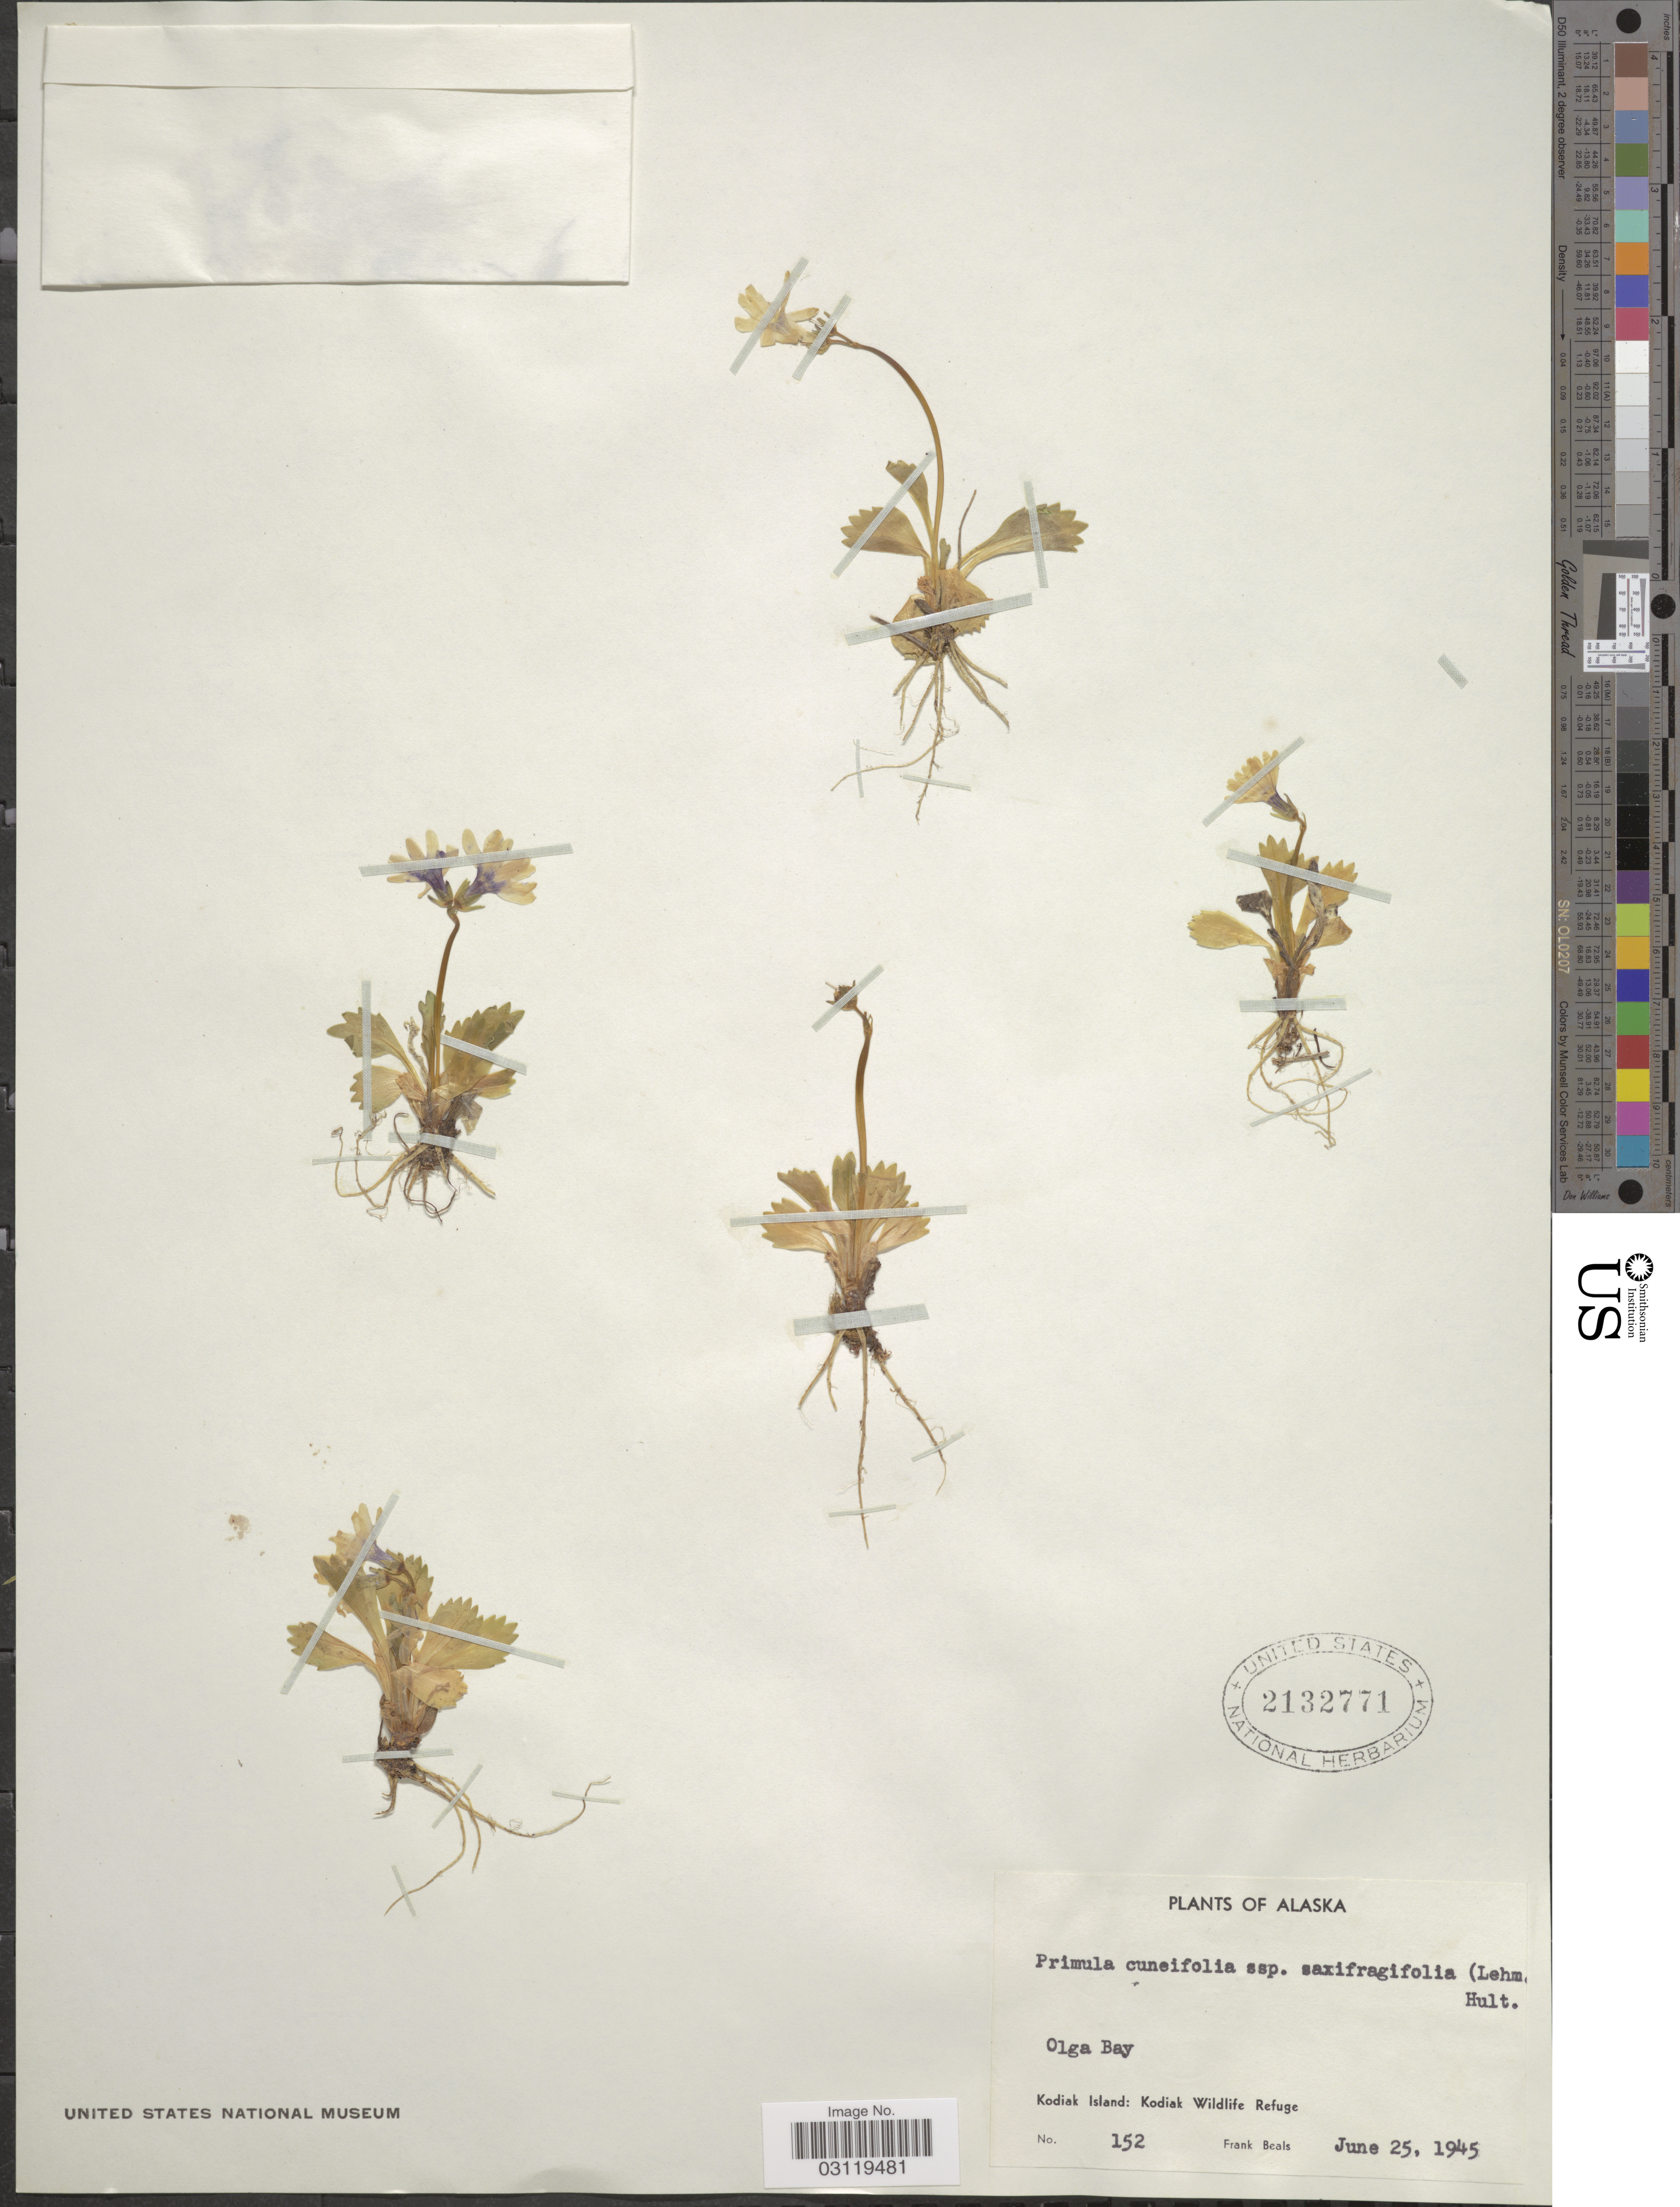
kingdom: Plantae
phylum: Tracheophyta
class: Magnoliopsida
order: Ericales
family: Primulaceae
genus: Primula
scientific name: Primula cuneifolia subsp. saxifragifolia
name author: (Lehm.) W.W. Sm. & Forrest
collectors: F. Beals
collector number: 152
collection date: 1945-06-25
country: United States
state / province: Alaska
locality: Olga Bay. Kodiak Island: Kodiak Wildlife Refuge.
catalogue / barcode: US 2132771